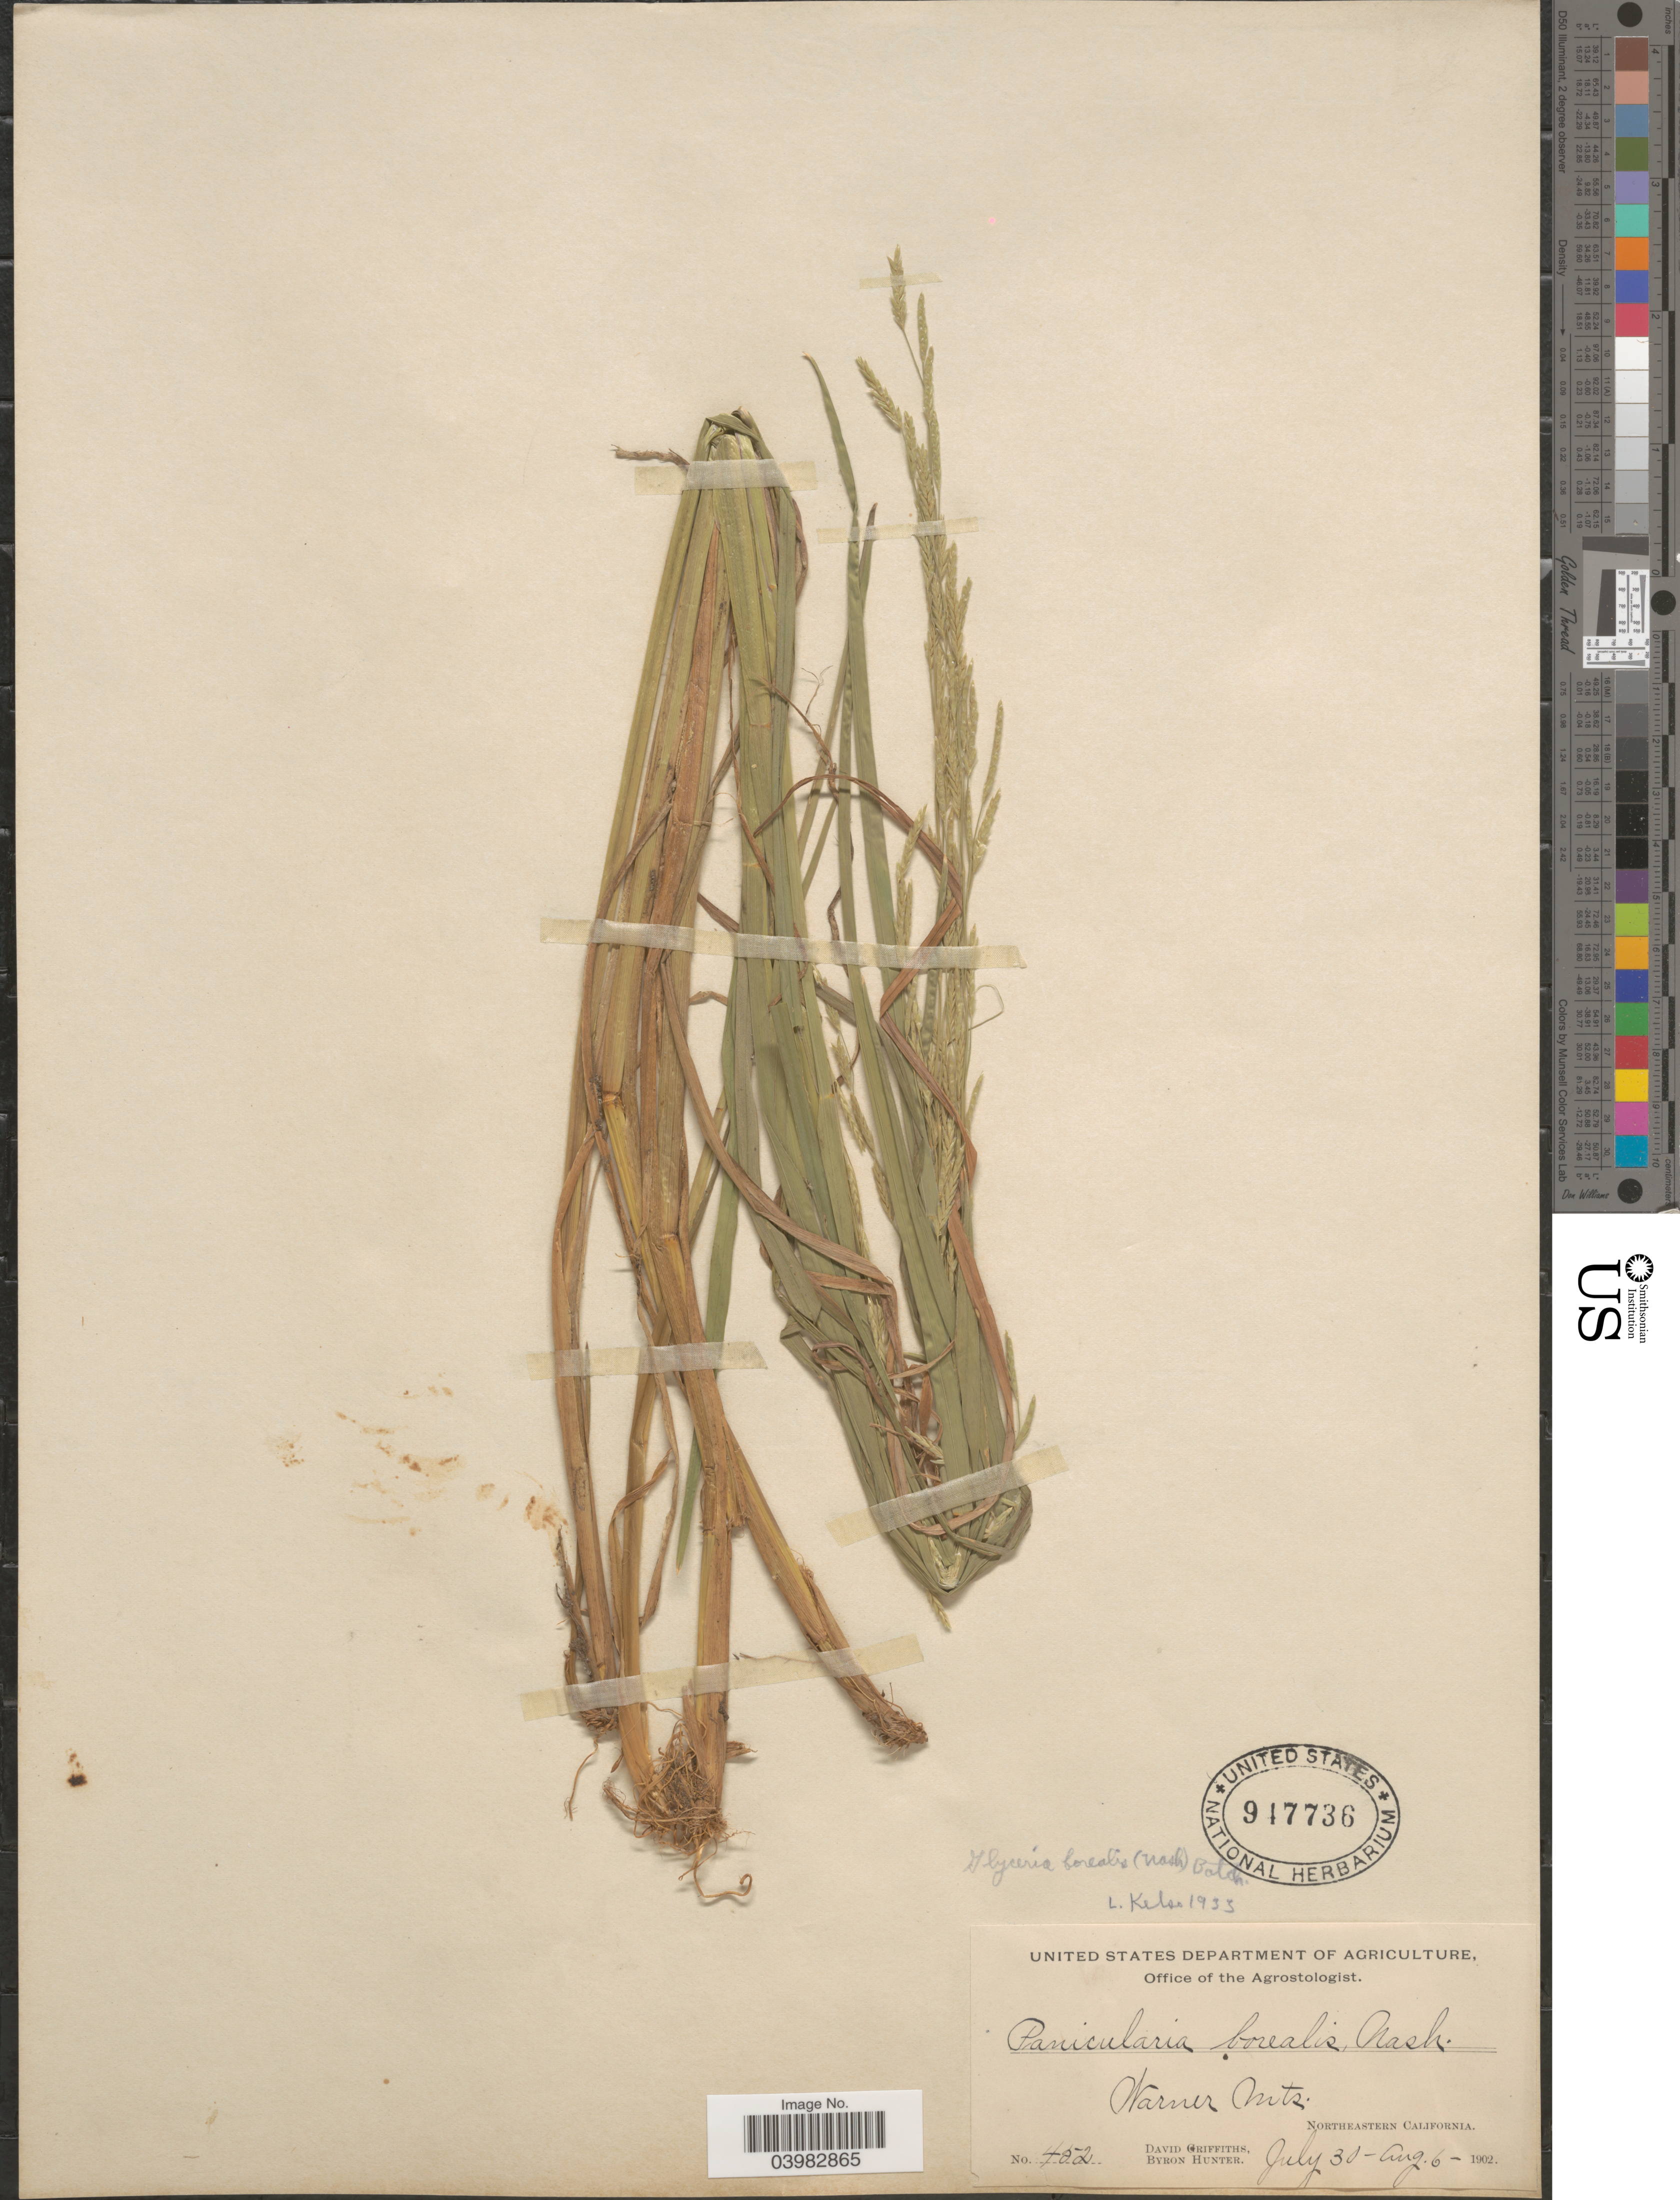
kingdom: Plantae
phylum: Tracheophyta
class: Liliopsida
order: Poales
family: Poaceae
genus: Glyceria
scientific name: Glyceria borealis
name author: (Nash) Batchelder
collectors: D. Griffiths & B. Hunter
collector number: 452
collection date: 1902-07-30/1902-08-06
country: United States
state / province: California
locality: Warner Mts. Northeastern California.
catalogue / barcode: US 947736